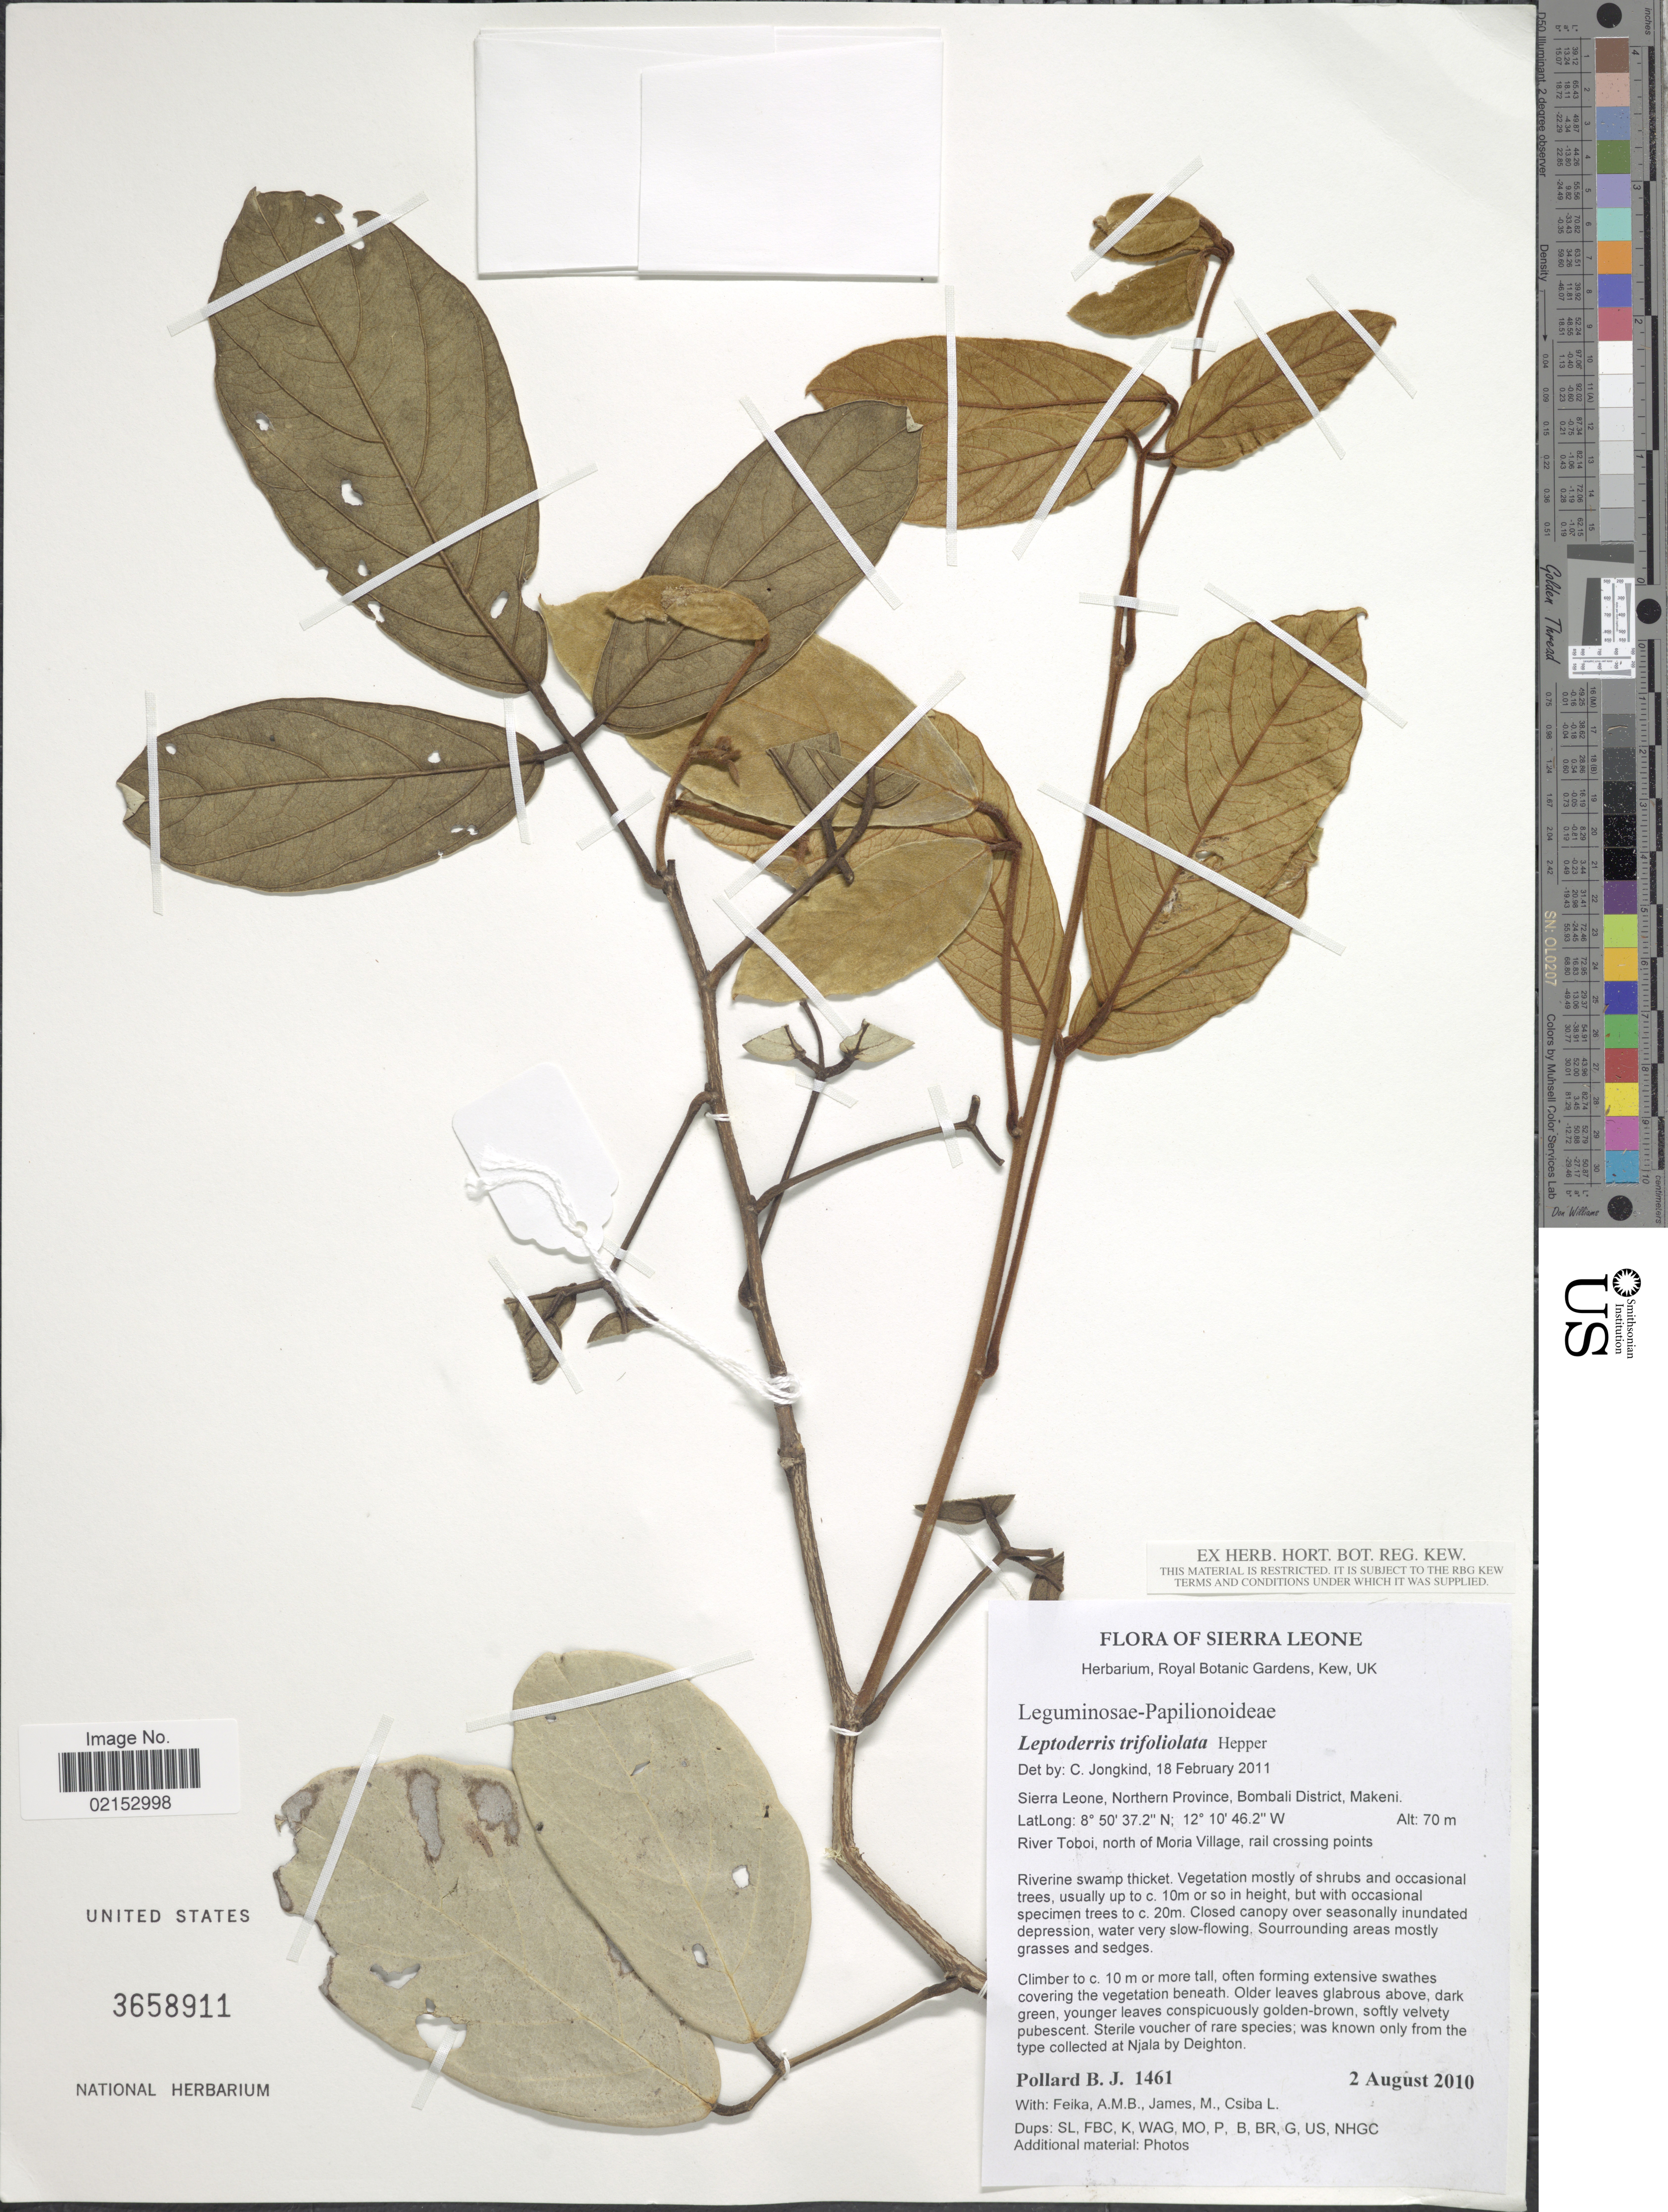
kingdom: Plantae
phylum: Tracheophyta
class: Magnoliopsida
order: Fabales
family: Fabaceae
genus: Leptoderris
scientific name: Leptoderris trifoliolata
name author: Hepper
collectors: B. J. Pollard, A. Feika, M. James & L. Csiba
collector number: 1461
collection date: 2010-08-02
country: Sierra Leone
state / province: Northern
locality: Bombali District, Makeni, River Toboi, north of Moria Village, rail crossing points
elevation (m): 70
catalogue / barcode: US 3658911